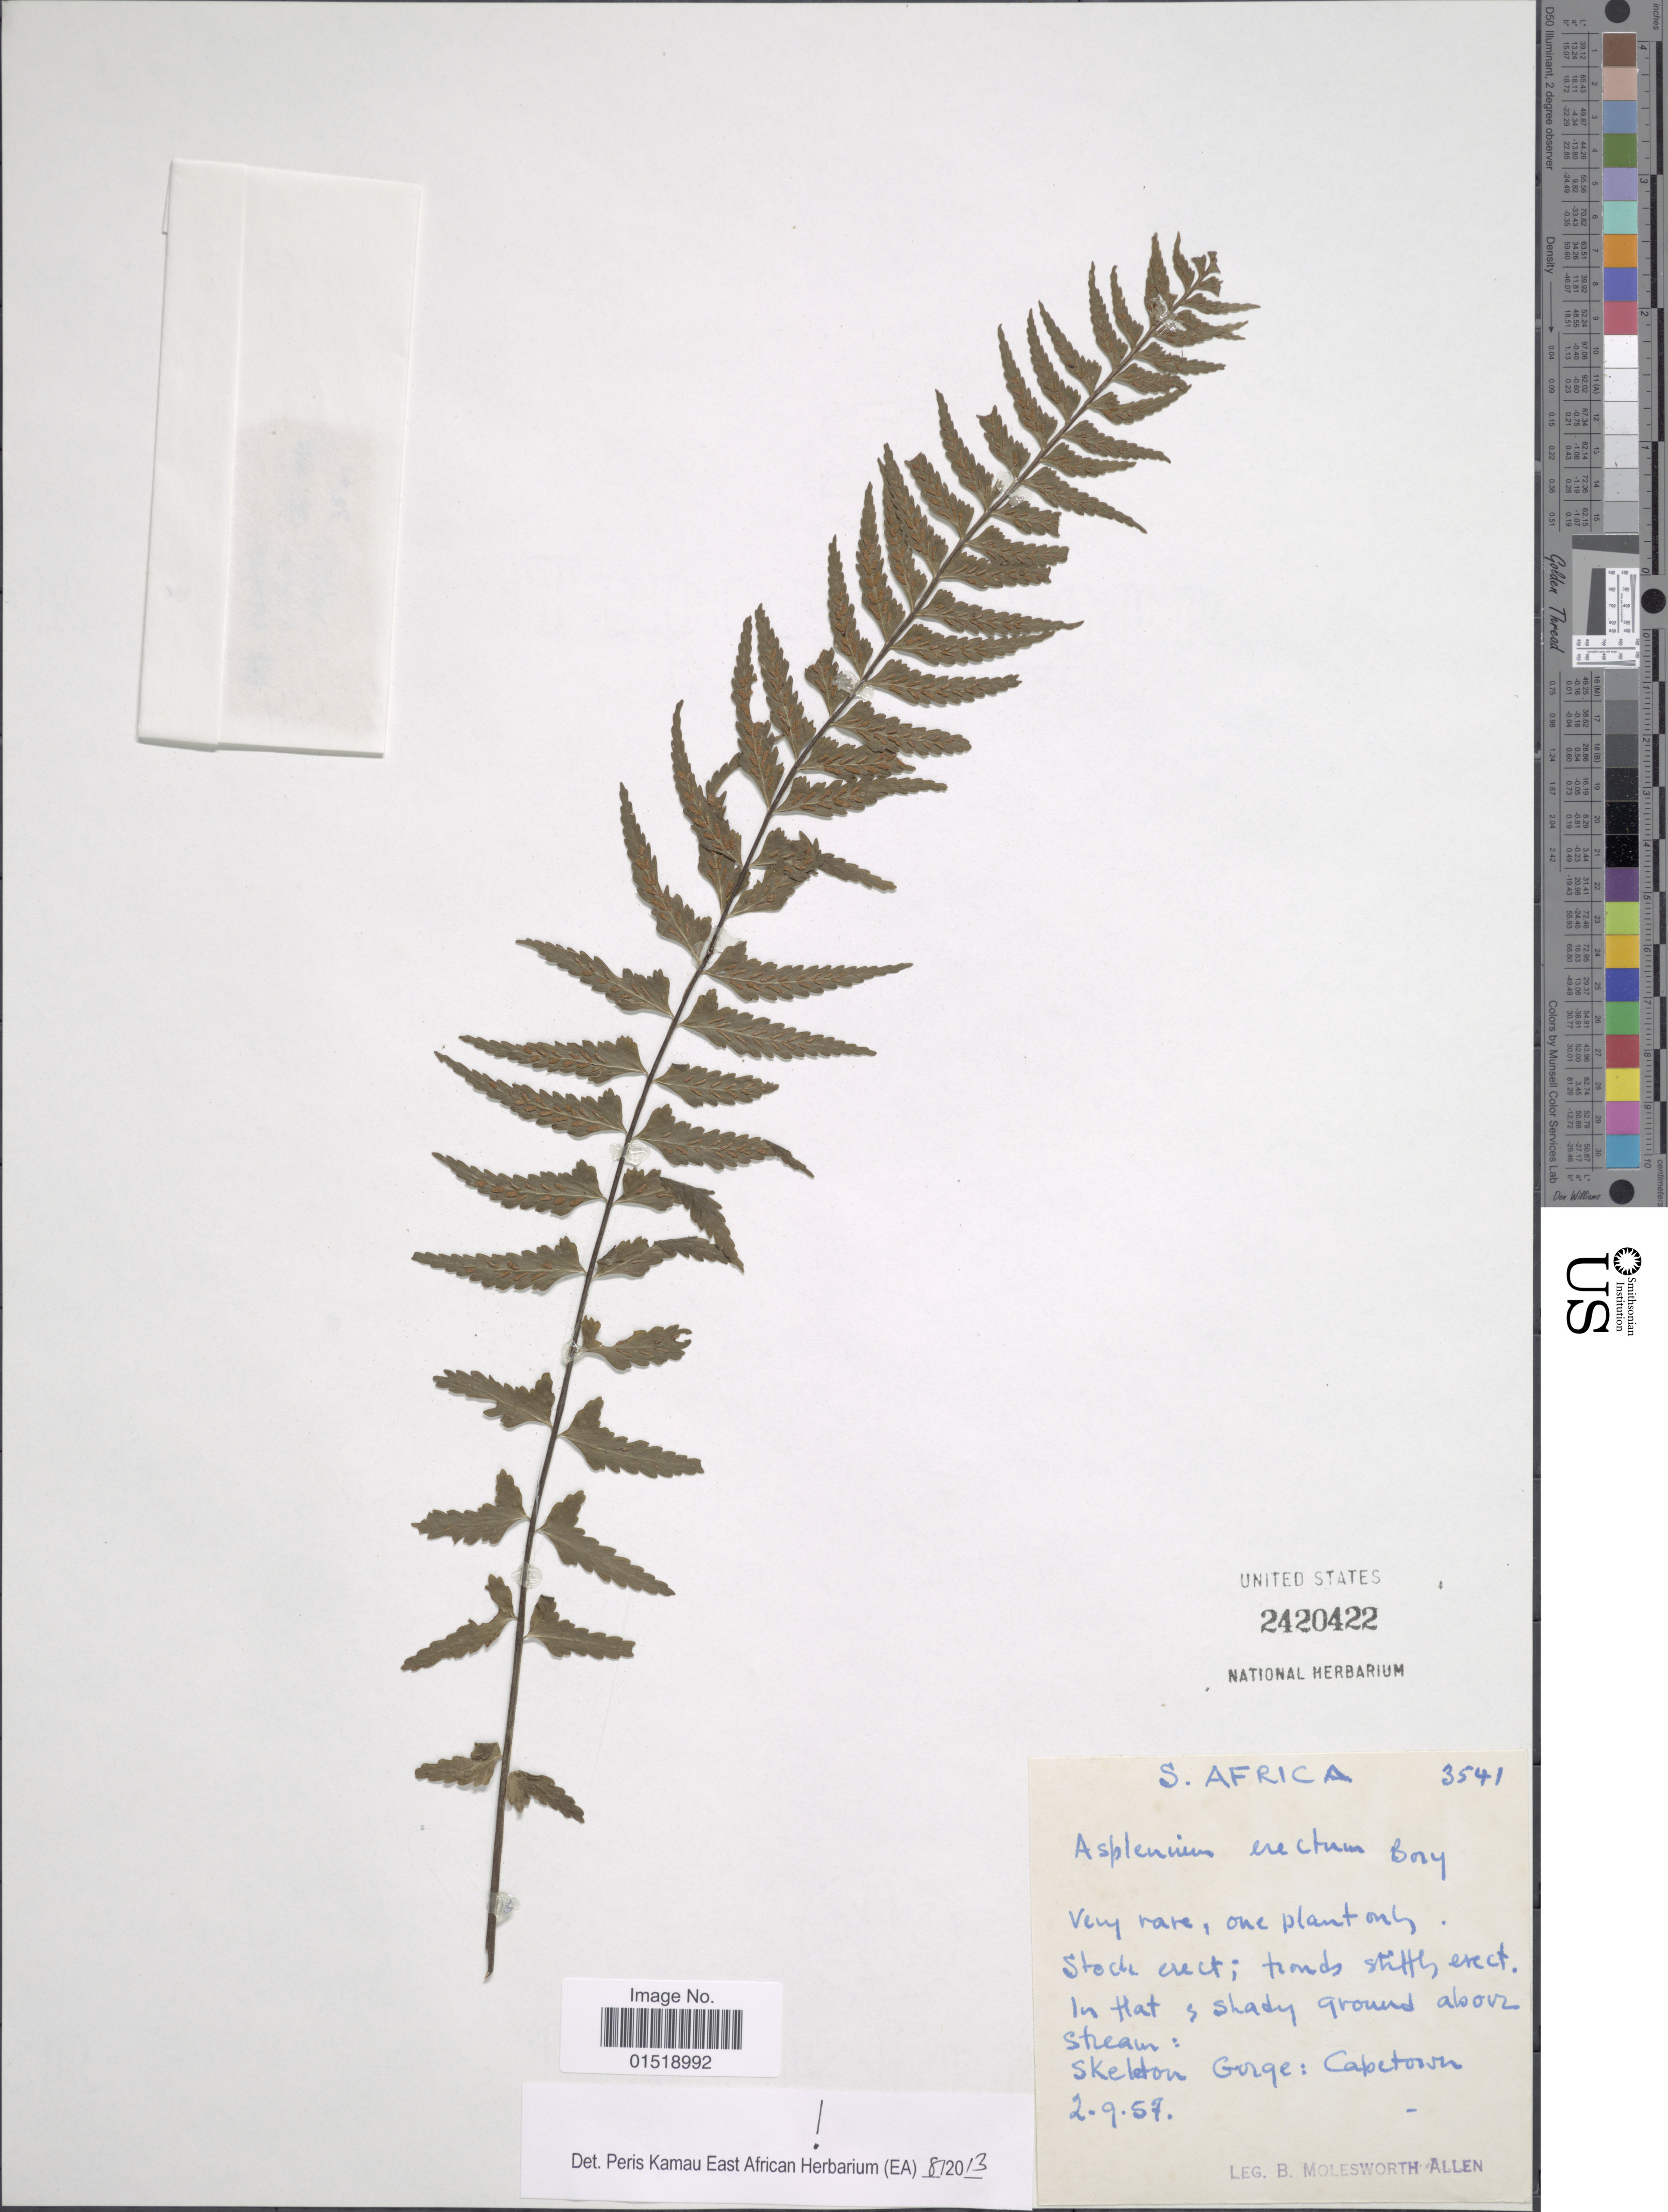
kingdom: Plantae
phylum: Tracheophyta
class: Polypodiopsida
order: Polypodiales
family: Aspleniaceae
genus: Asplenium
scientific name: Asplenium erectum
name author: Bory ex Willd.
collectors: B. E. G. Molesworth-Allen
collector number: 3541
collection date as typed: Transcribed d/m/y: 2/9/57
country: South Africa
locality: Skeleton Gorge: Capetown.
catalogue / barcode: US 2420422